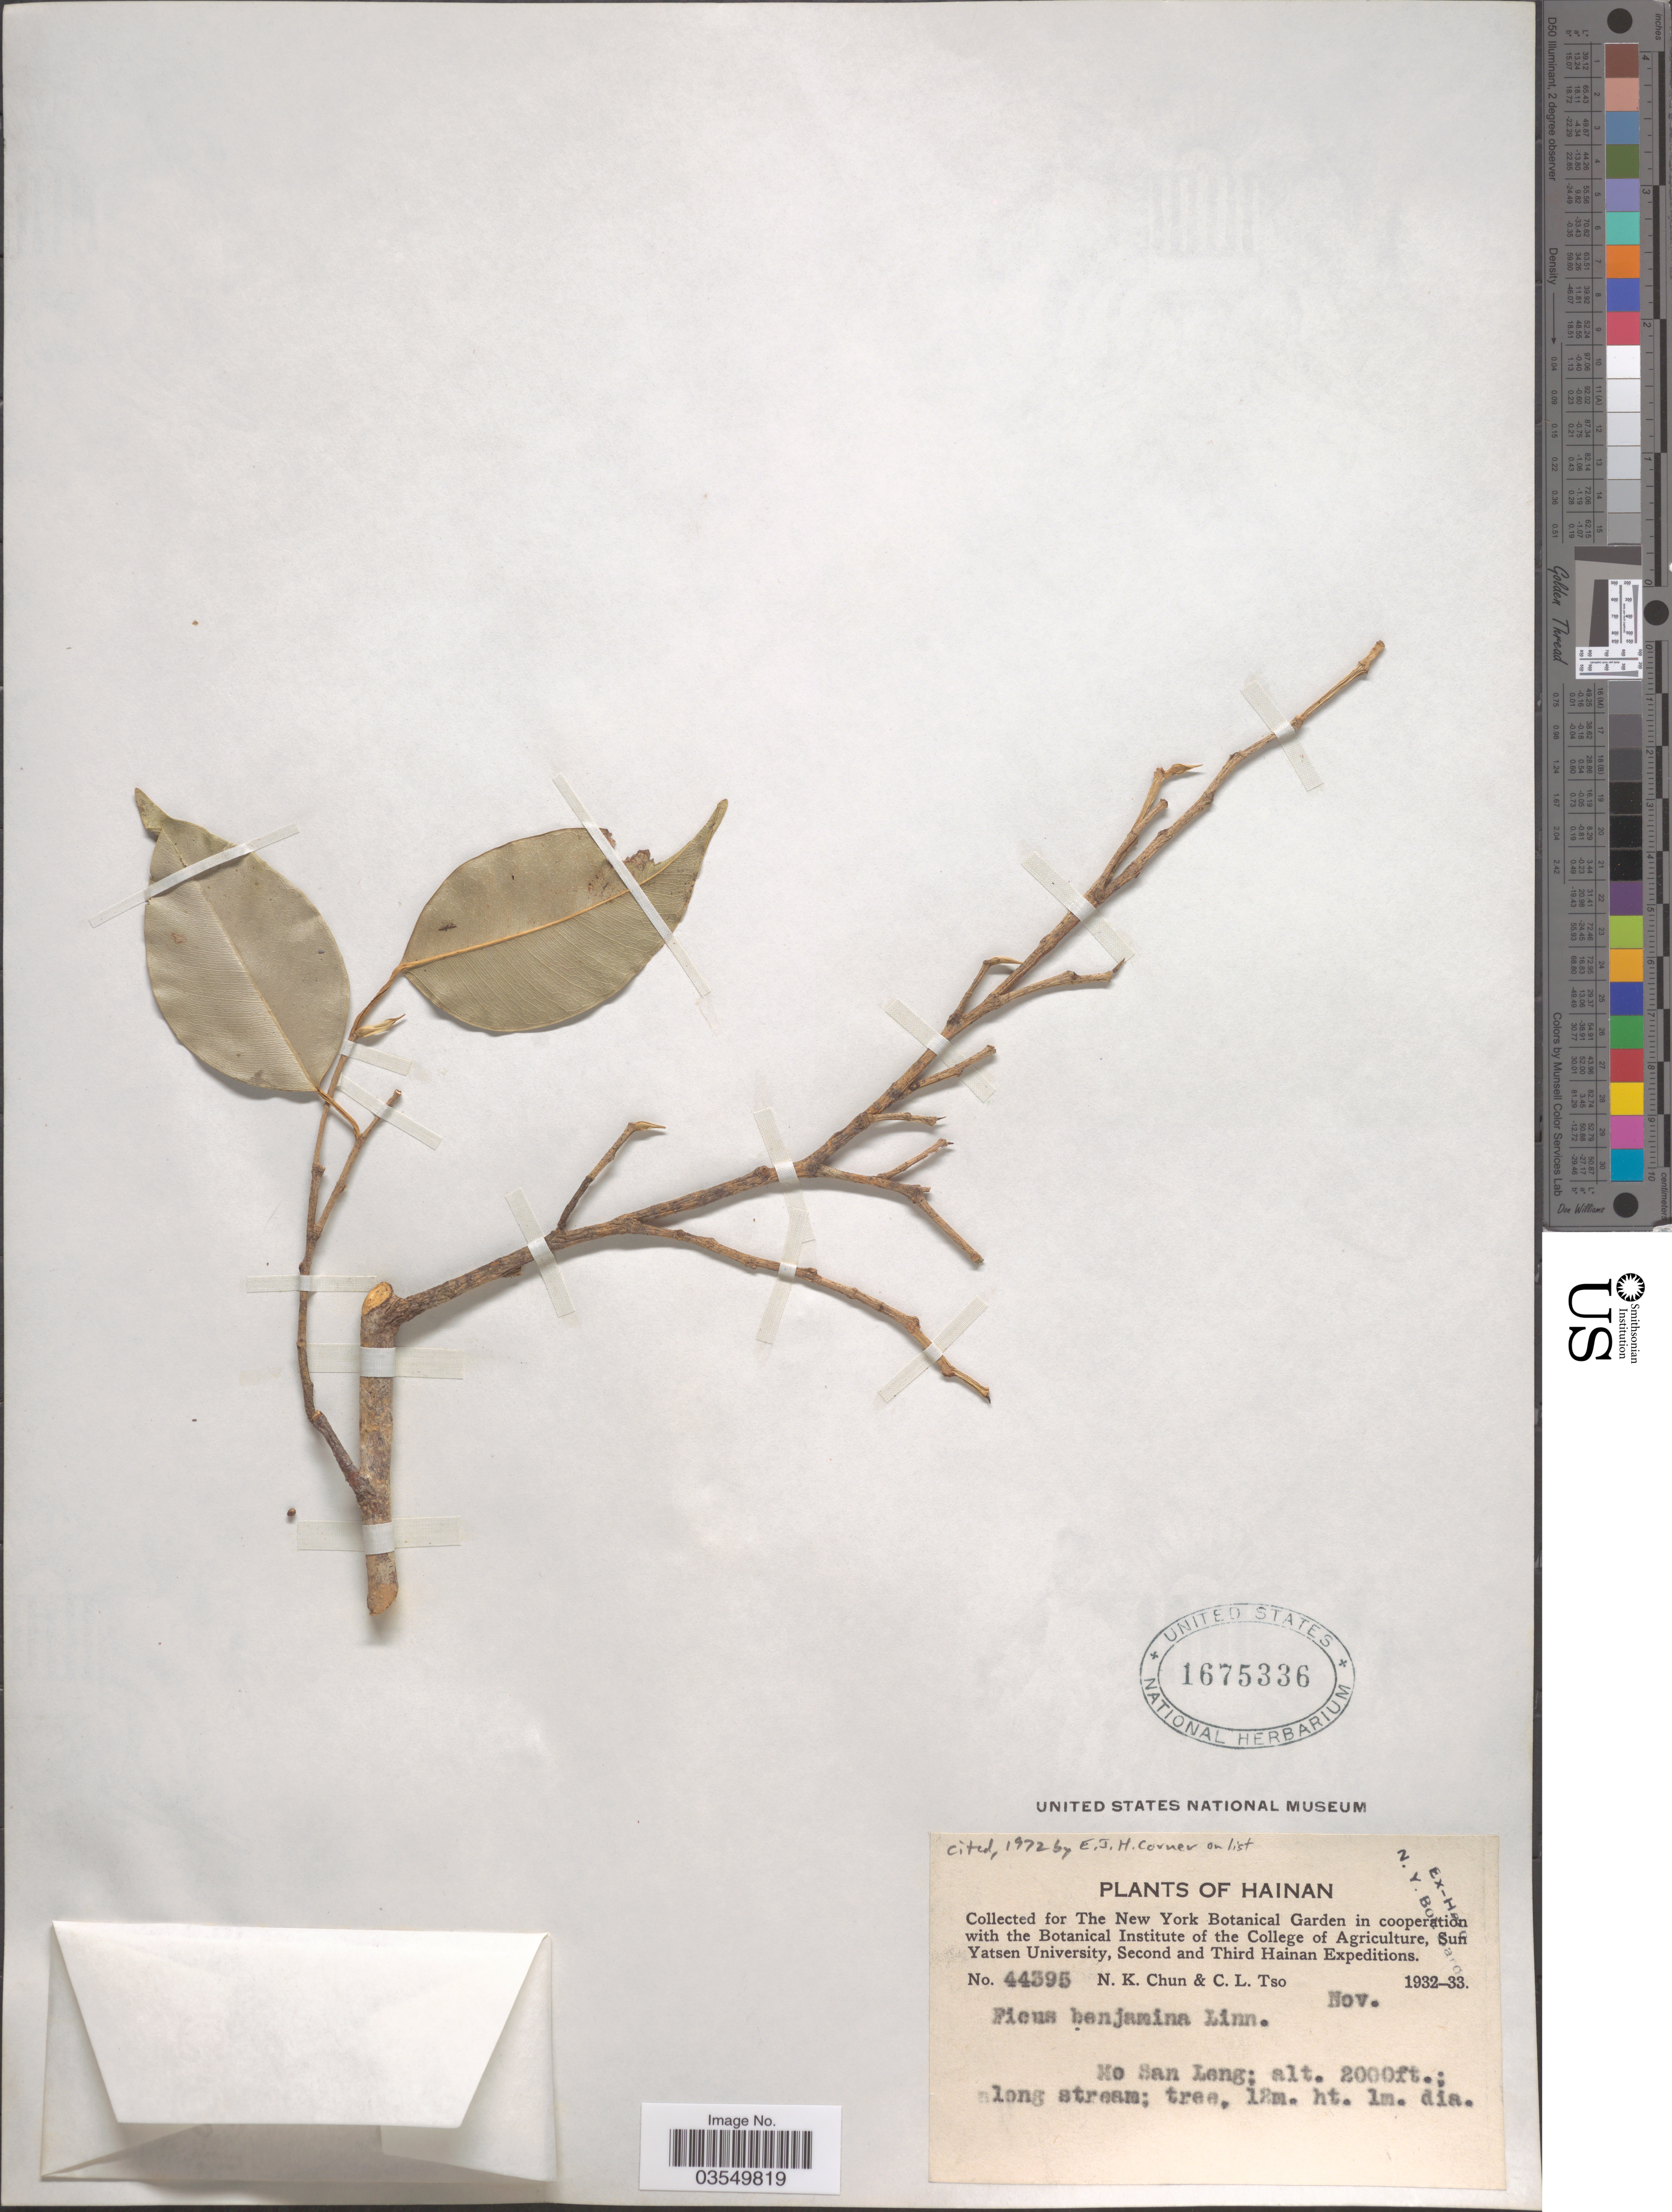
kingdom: Plantae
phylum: Tracheophyta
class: Magnoliopsida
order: Rosales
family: Moraceae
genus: Ficus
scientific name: Ficus benjamina var. benjamina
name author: L.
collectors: N. K. Chun & C. Tso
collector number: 44395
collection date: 1932-11/1933-11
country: China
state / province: Hainan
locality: Mo San Leng.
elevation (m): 610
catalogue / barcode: US 1675336